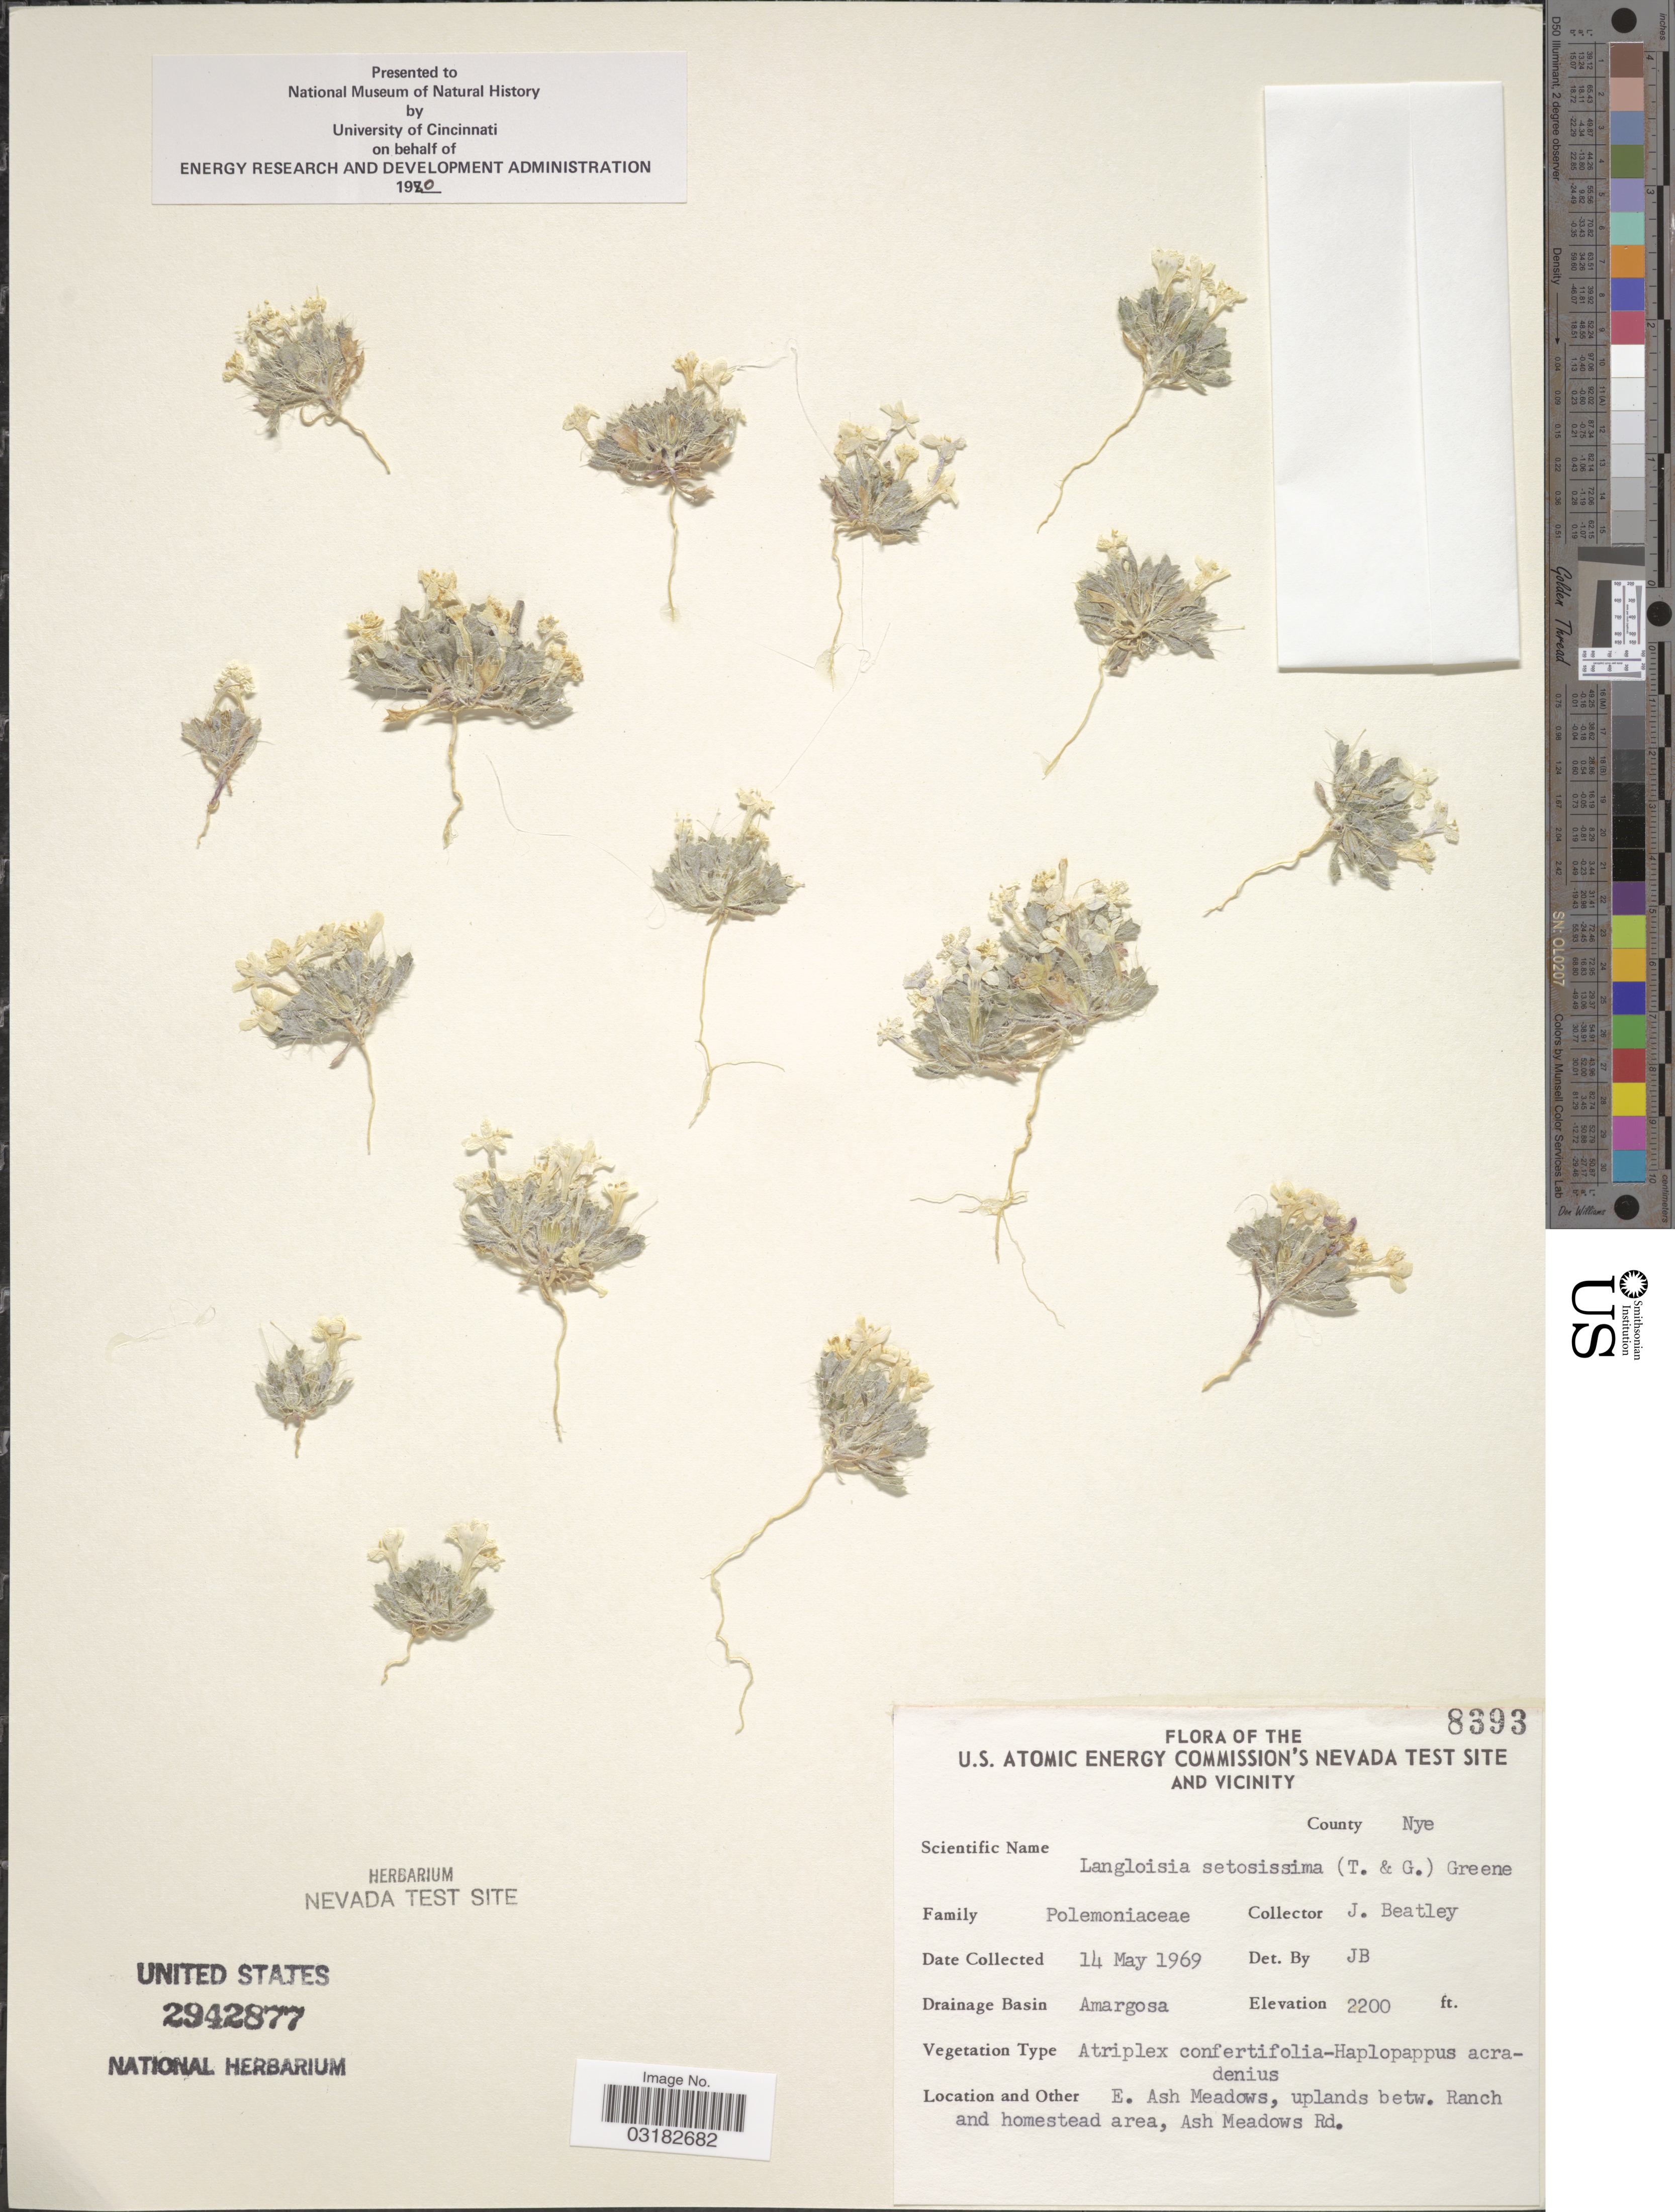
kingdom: Plantae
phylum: Tracheophyta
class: Magnoliopsida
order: Ericales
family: Polemoniaceae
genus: Langloisia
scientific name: Langloisia setosissima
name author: (Torr. & A. Gray) Greene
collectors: J. C. Beatley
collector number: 8393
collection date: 1969-05-14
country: United States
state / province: Nevada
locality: U.S. Atomic Energy Commission's Nevada Test Site and vicinity. County Nye. Drainage Basin Amargosa. E. Ash Meadows, uplands betw. Ranch and homestead area, Ash Meadows Rd.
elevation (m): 671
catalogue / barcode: US 2942877